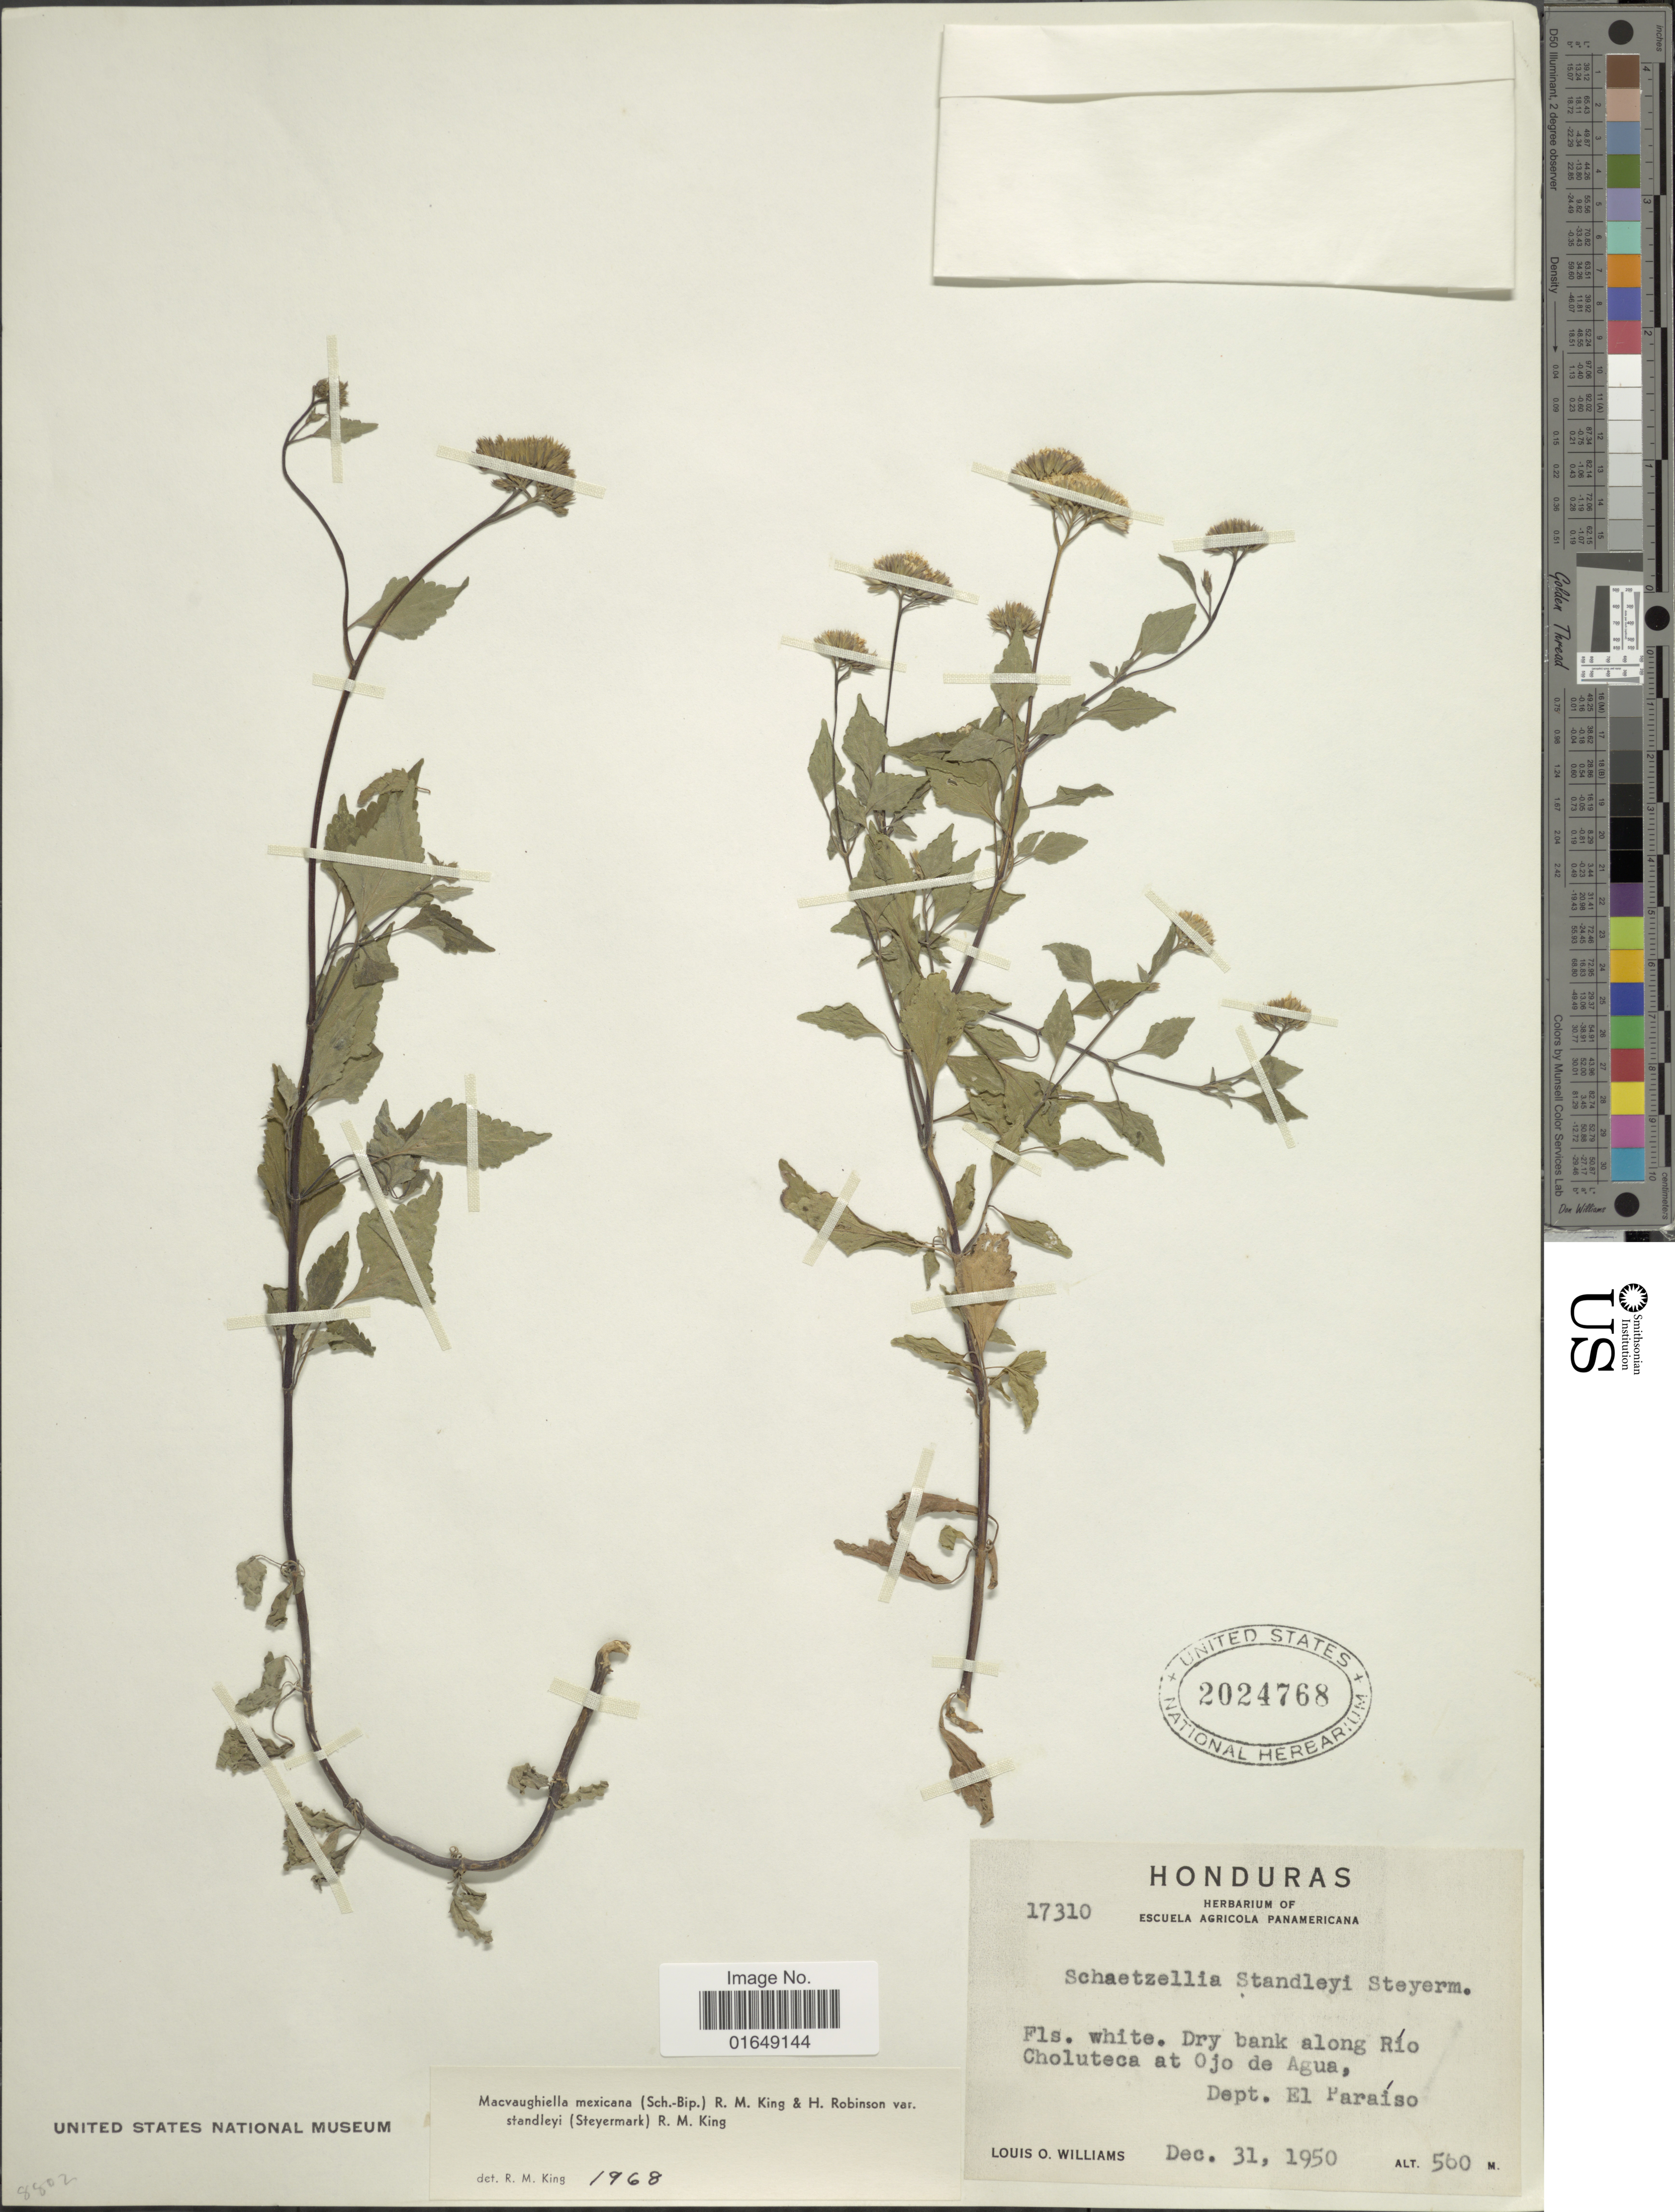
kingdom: Plantae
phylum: Tracheophyta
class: Magnoliopsida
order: Asterales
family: Asteraceae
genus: Macvaughiella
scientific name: Macvaughiella mexicana var. standleyi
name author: (Steyerm.) R.M. King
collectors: L. O. Williams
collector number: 17310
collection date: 1950-12-31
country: Honduras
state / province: El Paraíso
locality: Dry bank along Rio Choluteca at Ojo de Agua.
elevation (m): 560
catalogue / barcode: US 2024768